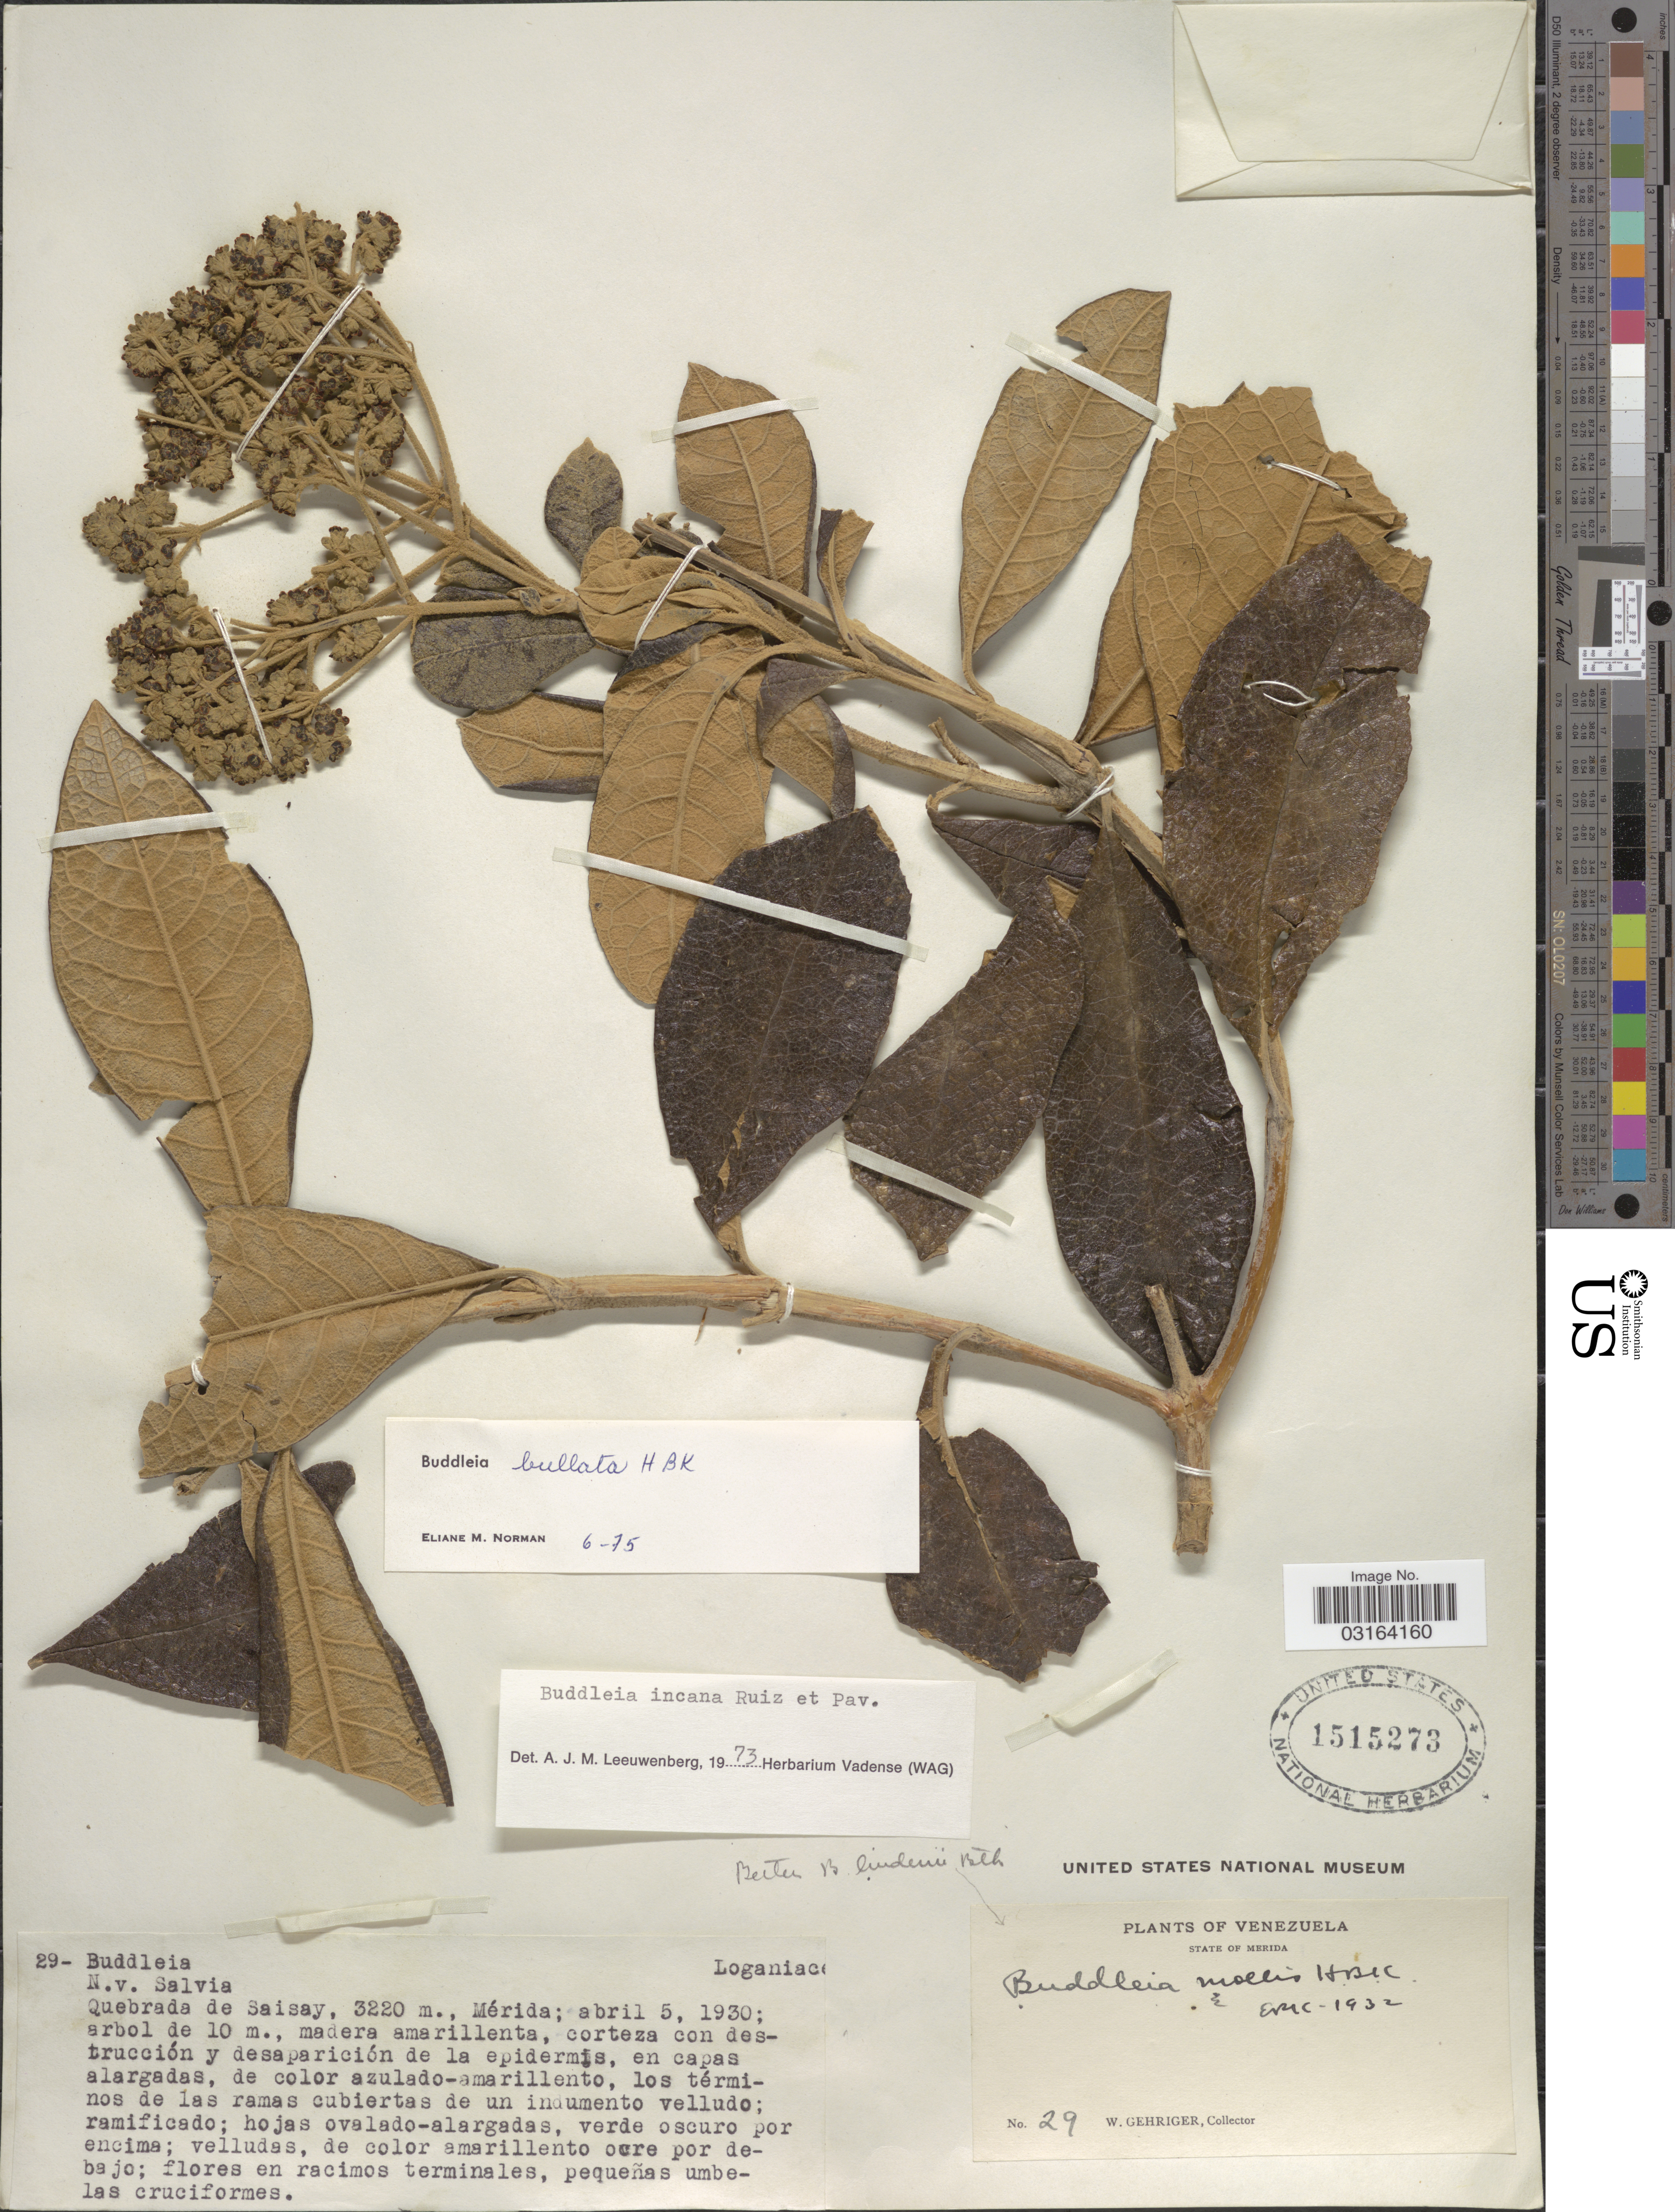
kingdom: Plantae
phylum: Tracheophyta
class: Magnoliopsida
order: Lamiales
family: Scrophulariaceae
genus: Buddleja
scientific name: Buddleja bullata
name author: Kunth in Humb. & et al.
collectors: W. Gehriger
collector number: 29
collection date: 1930-04-05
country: Venezuela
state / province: Mérida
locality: Quebrada de Saisay.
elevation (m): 3220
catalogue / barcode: US 1515273